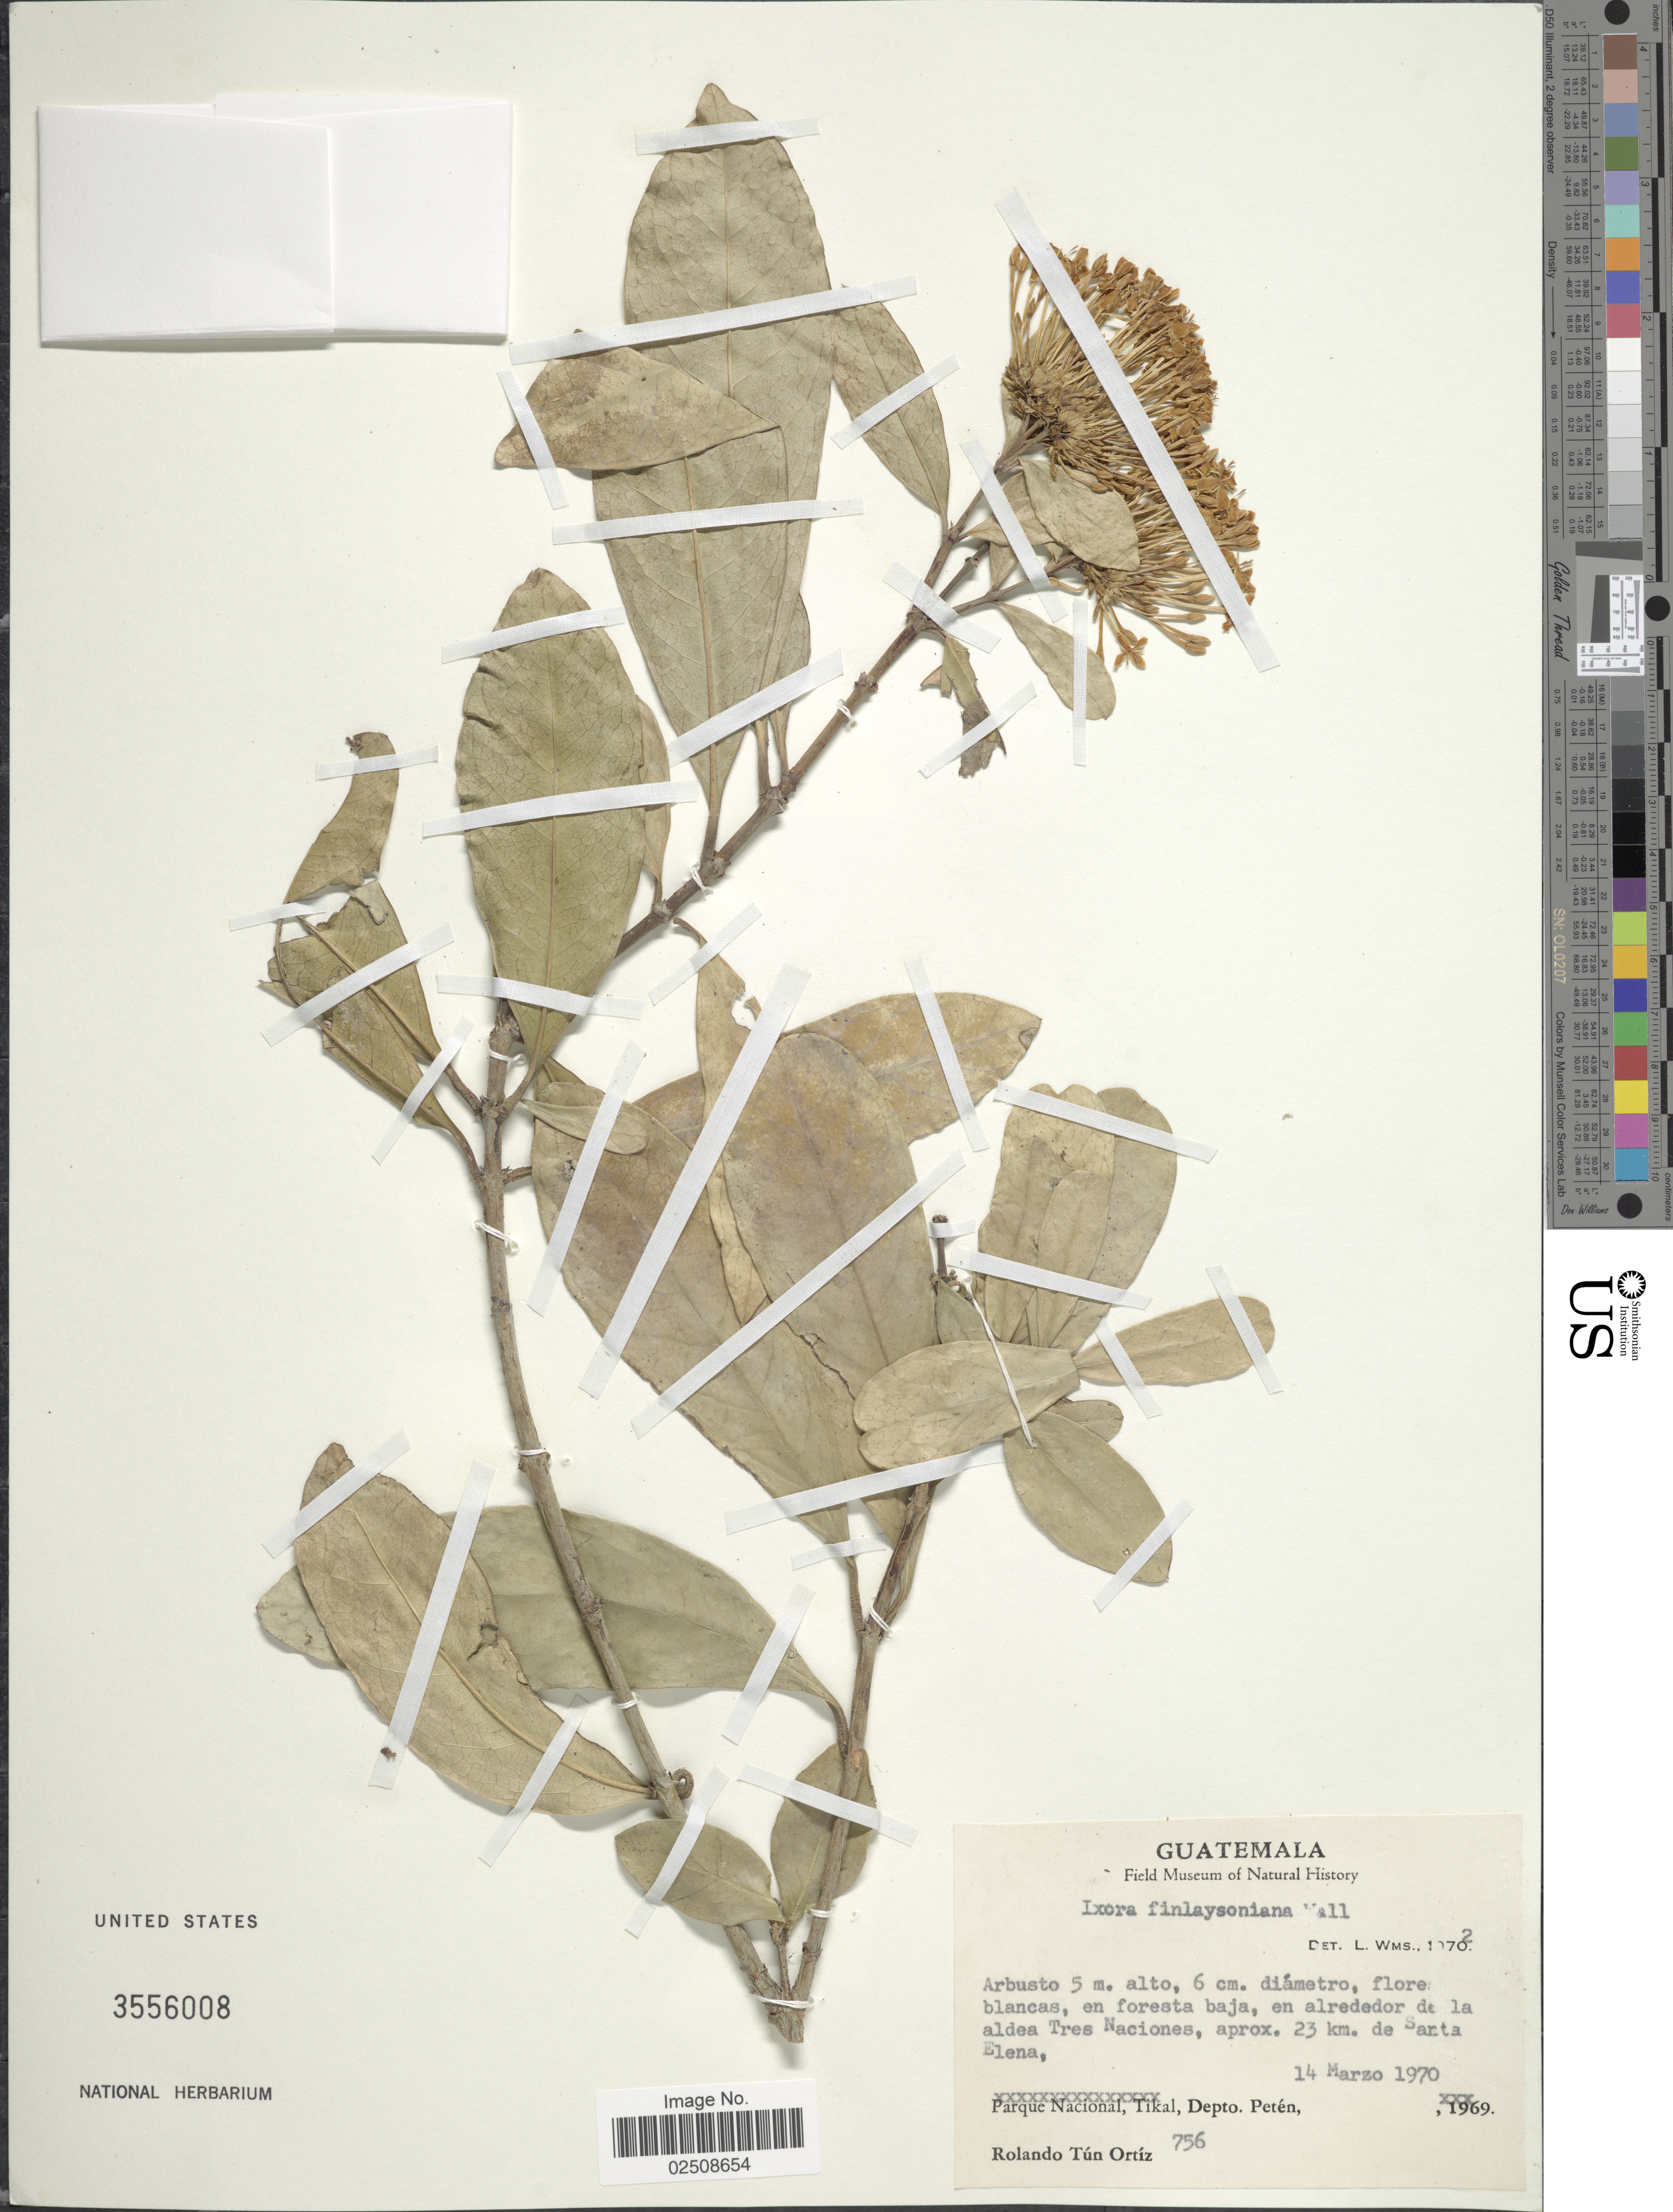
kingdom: Plantae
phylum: Tracheophyta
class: Magnoliopsida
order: Gentianales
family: Rubiaceae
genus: Ixora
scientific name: Ixora finlaysoniana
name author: Wall. ex G. Don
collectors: R. T. Ortíz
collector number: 756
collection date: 1970-03-14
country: Guatemala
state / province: El Petén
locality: En alrededores de la aldea Tres Naciones, aprox. 23 km. de Santa Elena, Depto. Peten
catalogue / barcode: US 3556008